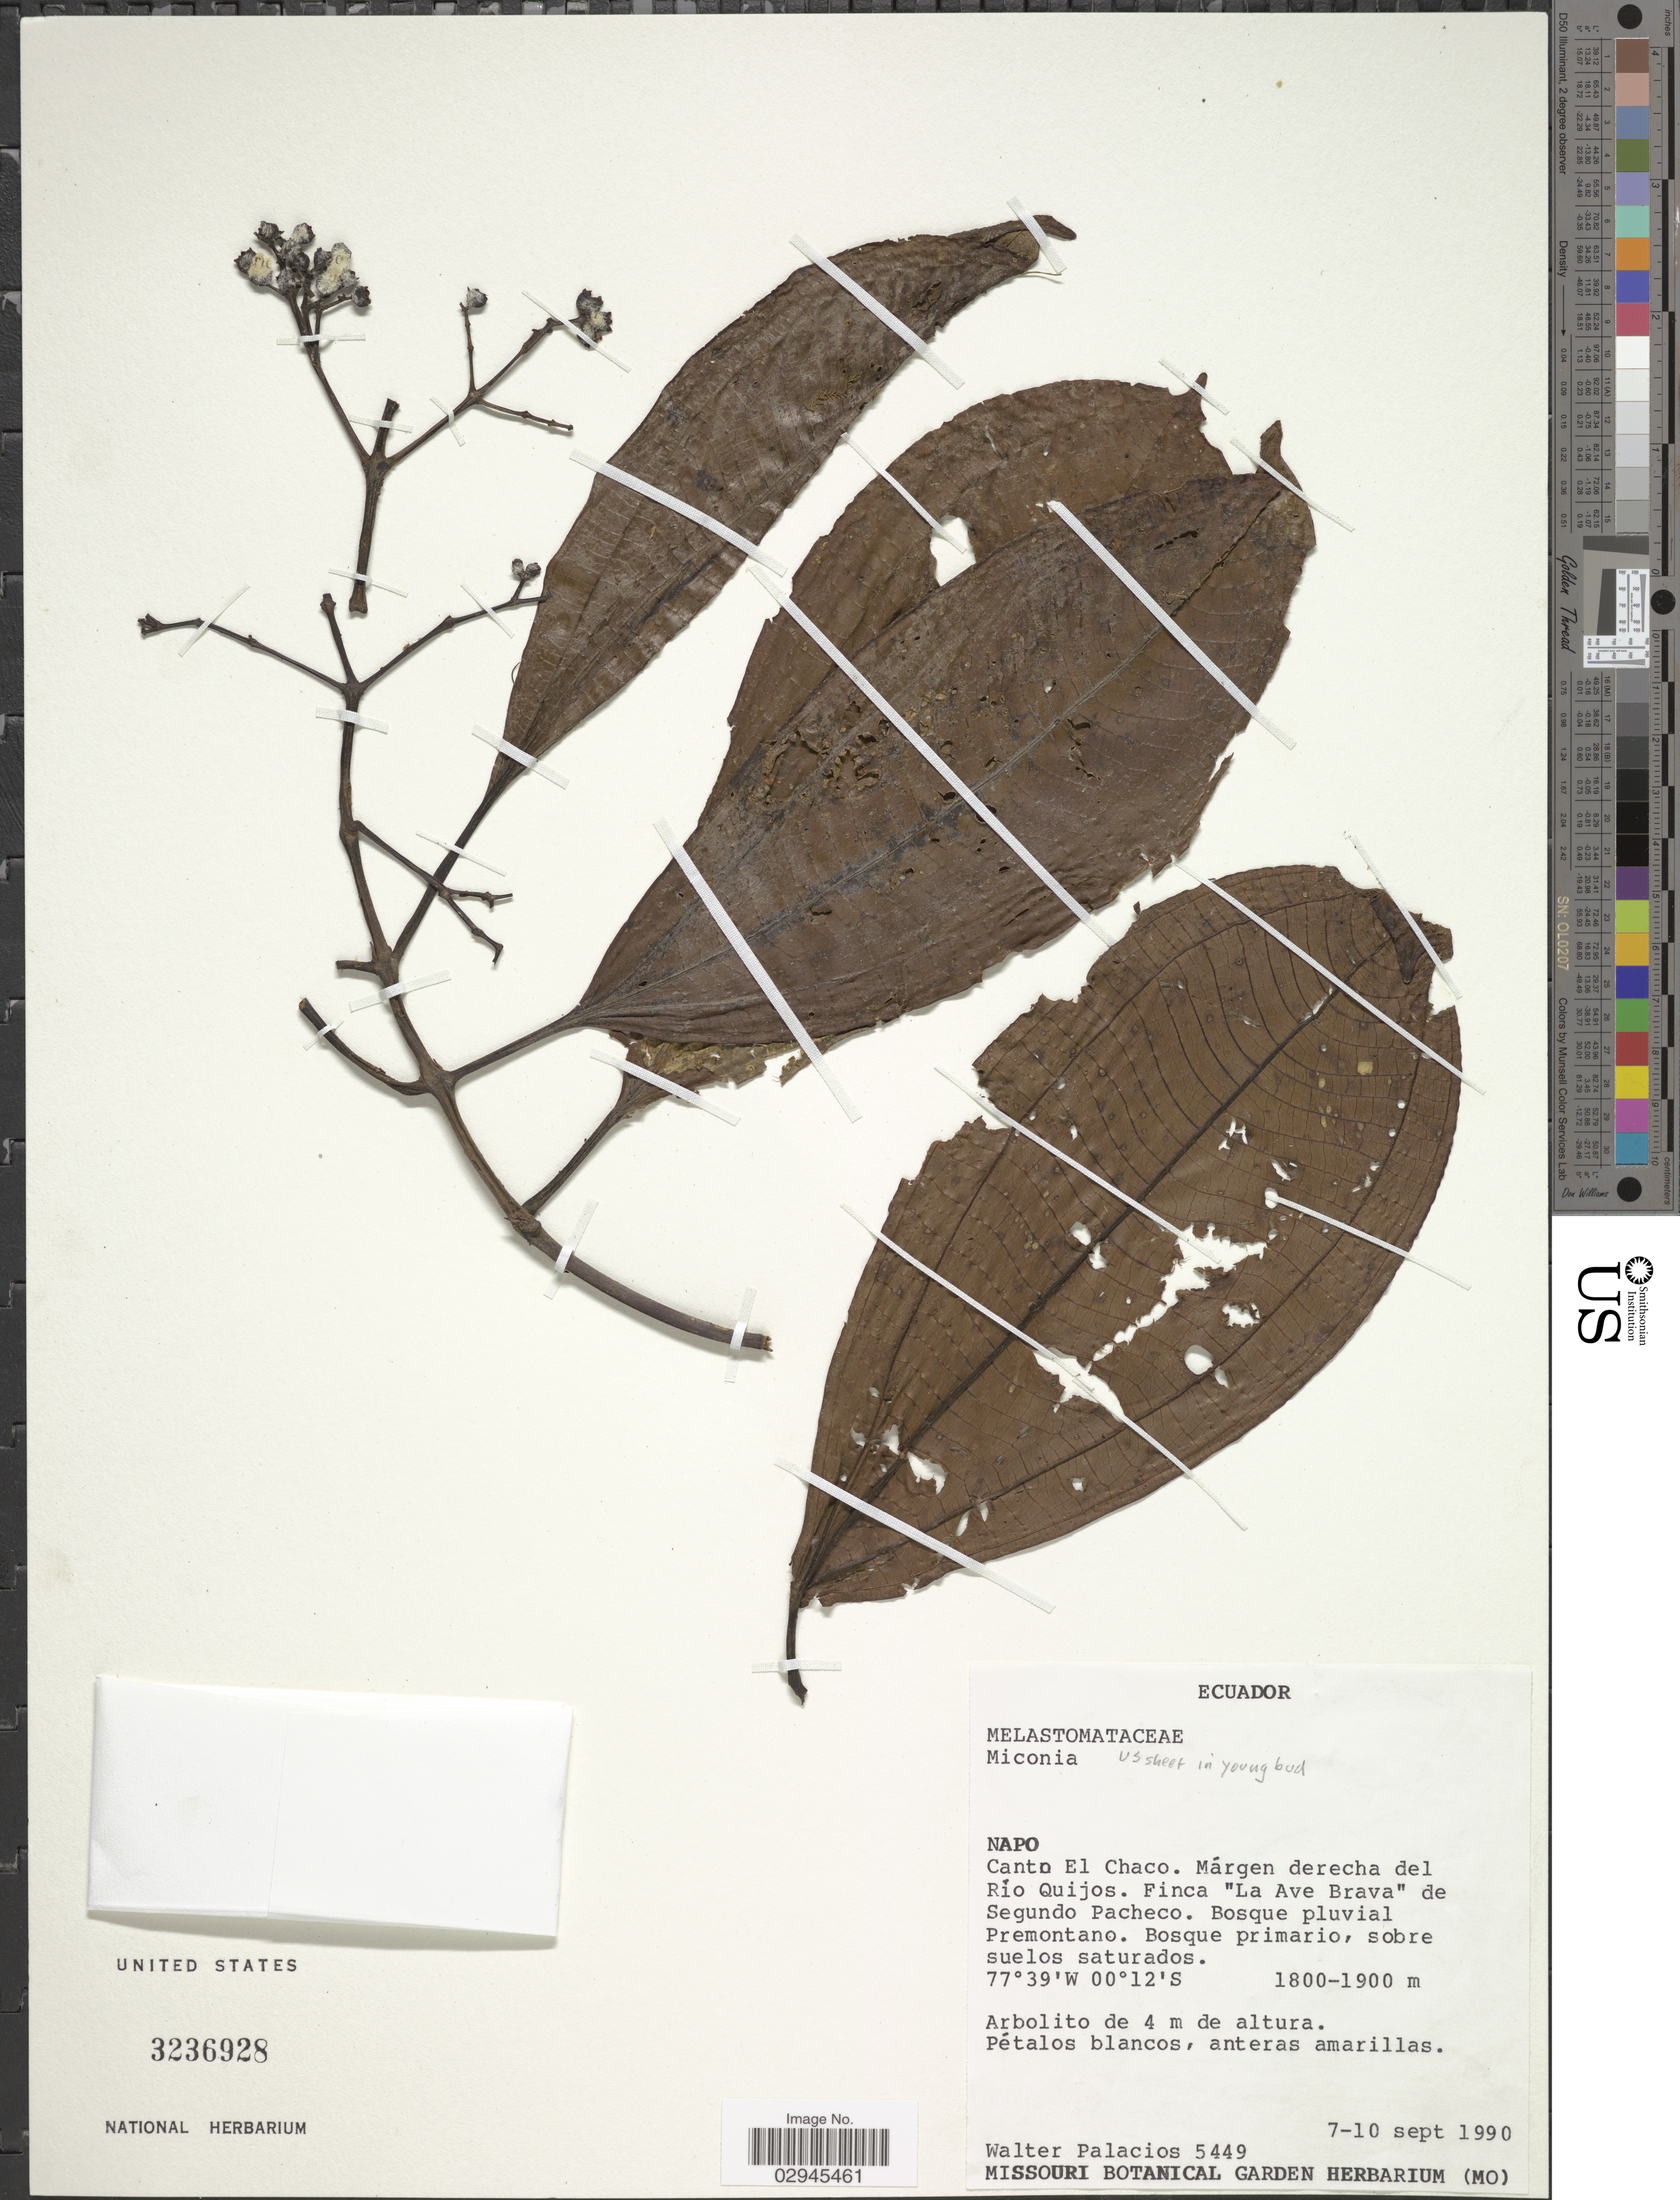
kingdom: Plantae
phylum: Tracheophyta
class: Magnoliopsida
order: Myrtales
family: Melastomataceae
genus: Miconia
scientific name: Miconia sp.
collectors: W. Palacios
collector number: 5499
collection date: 1990-09-07/1990-09-10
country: Ecuador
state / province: Napo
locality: Canto El Chaco. Márgen derecha del Río Quijos. Finca "La Ave Brava" de Segundo Pacheco.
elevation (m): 1800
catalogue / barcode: US 3236928